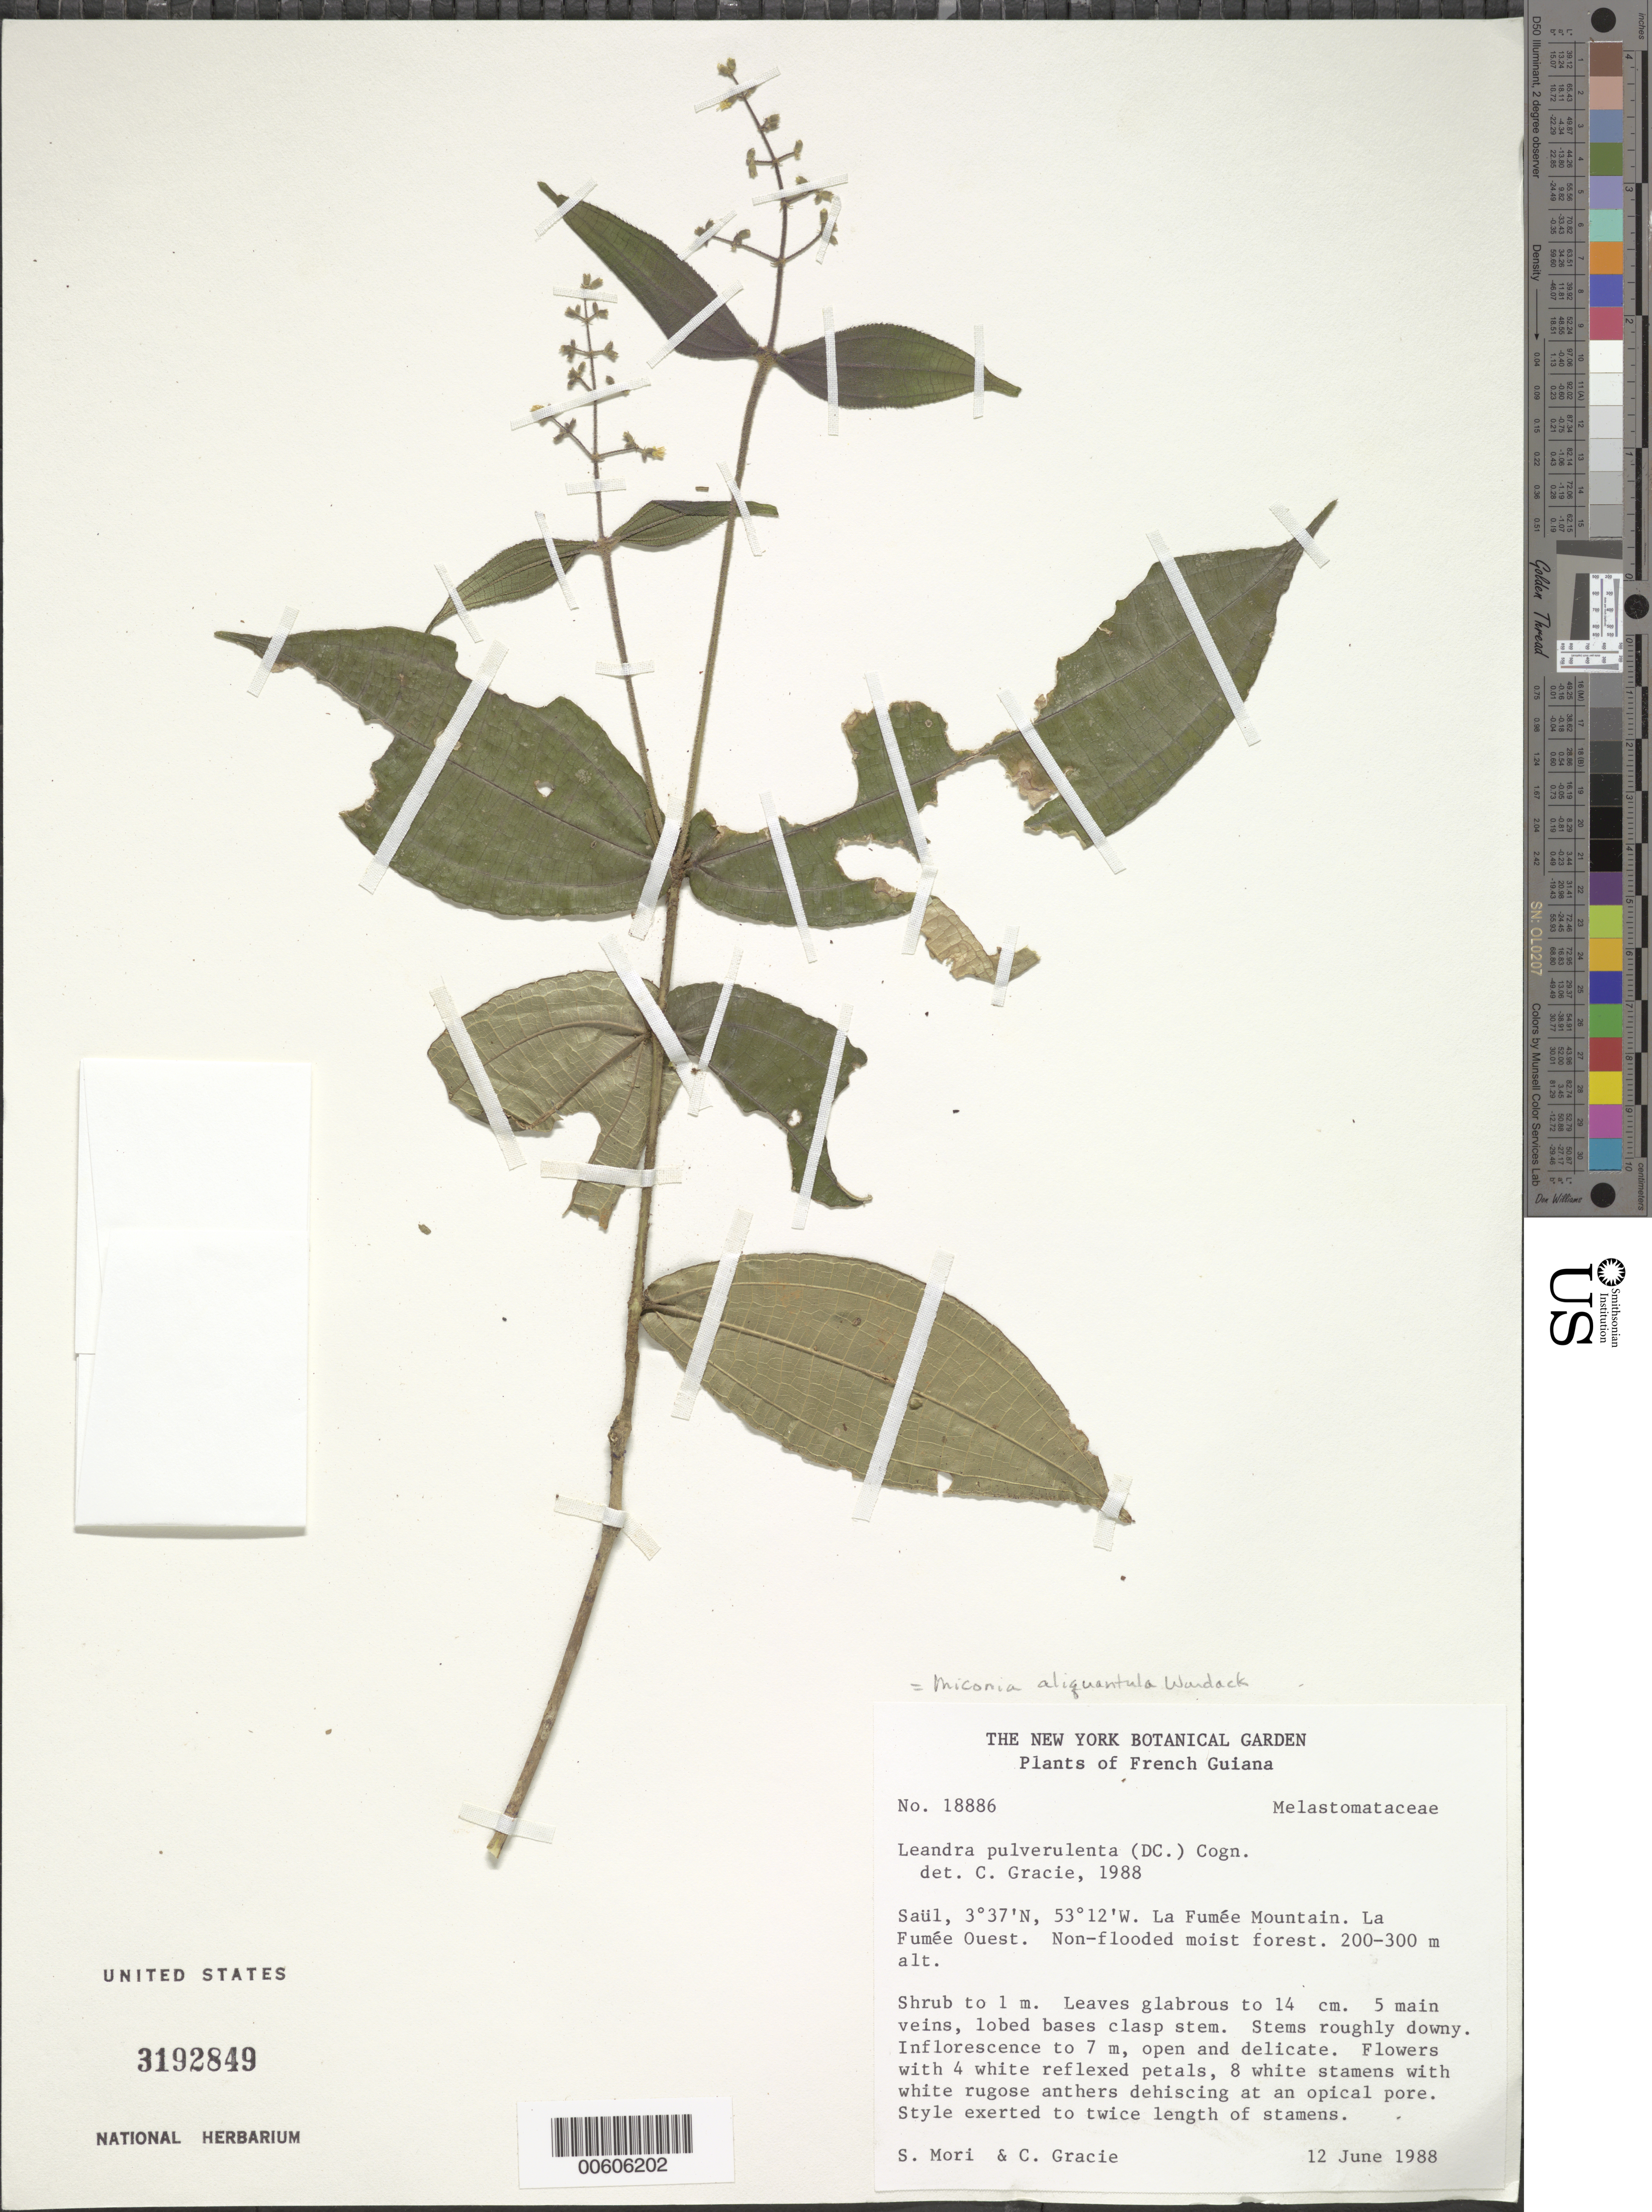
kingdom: Plantae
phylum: Tracheophyta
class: Magnoliopsida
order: Myrtales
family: Melastomataceae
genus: Miconia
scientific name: Miconia aliquantula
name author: Wurdack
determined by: Gracie, Carol A.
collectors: S. Mori & C. A. Gracie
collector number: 18886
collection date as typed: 12-Jun-88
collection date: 1988-06-12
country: French Guiana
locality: Saül, La Fumée Mountain Trail, La Fumée Ouest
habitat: Non-flooded moist forest.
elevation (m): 200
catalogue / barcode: US 3192849